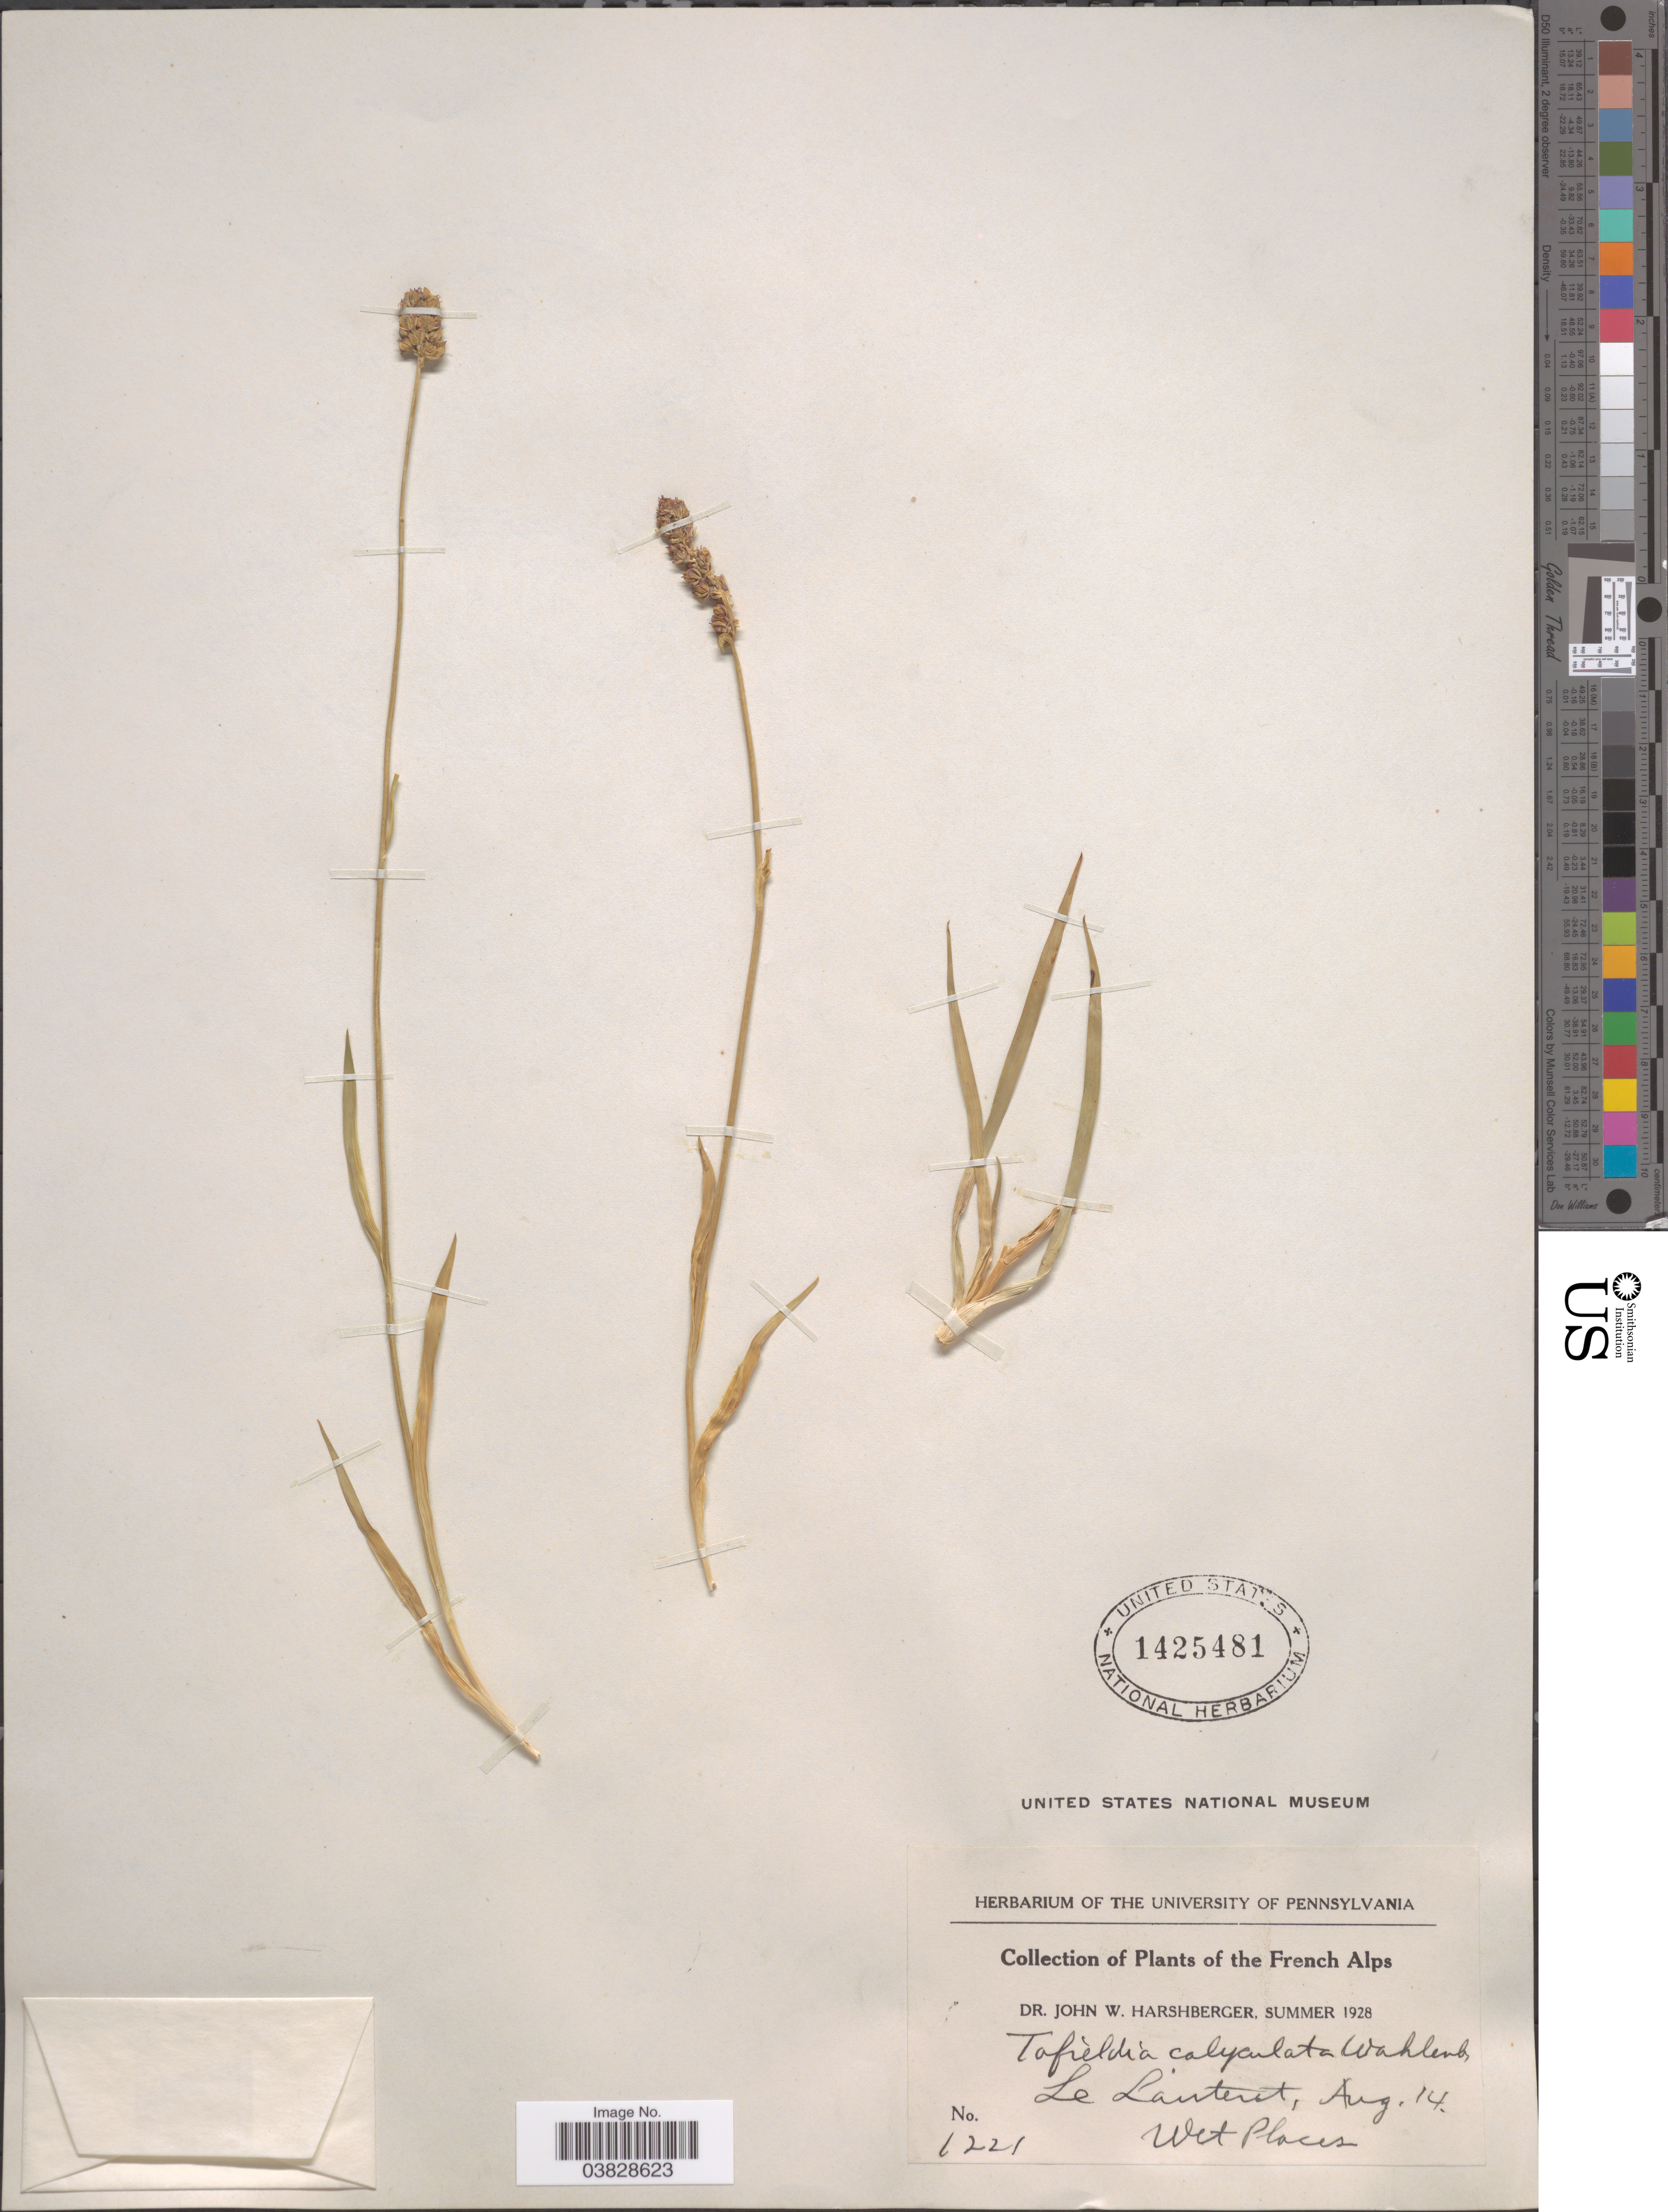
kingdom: Plantae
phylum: Tracheophyta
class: Liliopsida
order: Alismatales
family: Tofieldiaceae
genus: Tofieldia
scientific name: Tofieldia calyculata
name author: (L.) Wahlenb.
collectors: J. W. Harshberger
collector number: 1221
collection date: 1928-08-14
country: France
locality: French Alps. Le Lauteret.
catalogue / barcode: US 1425481